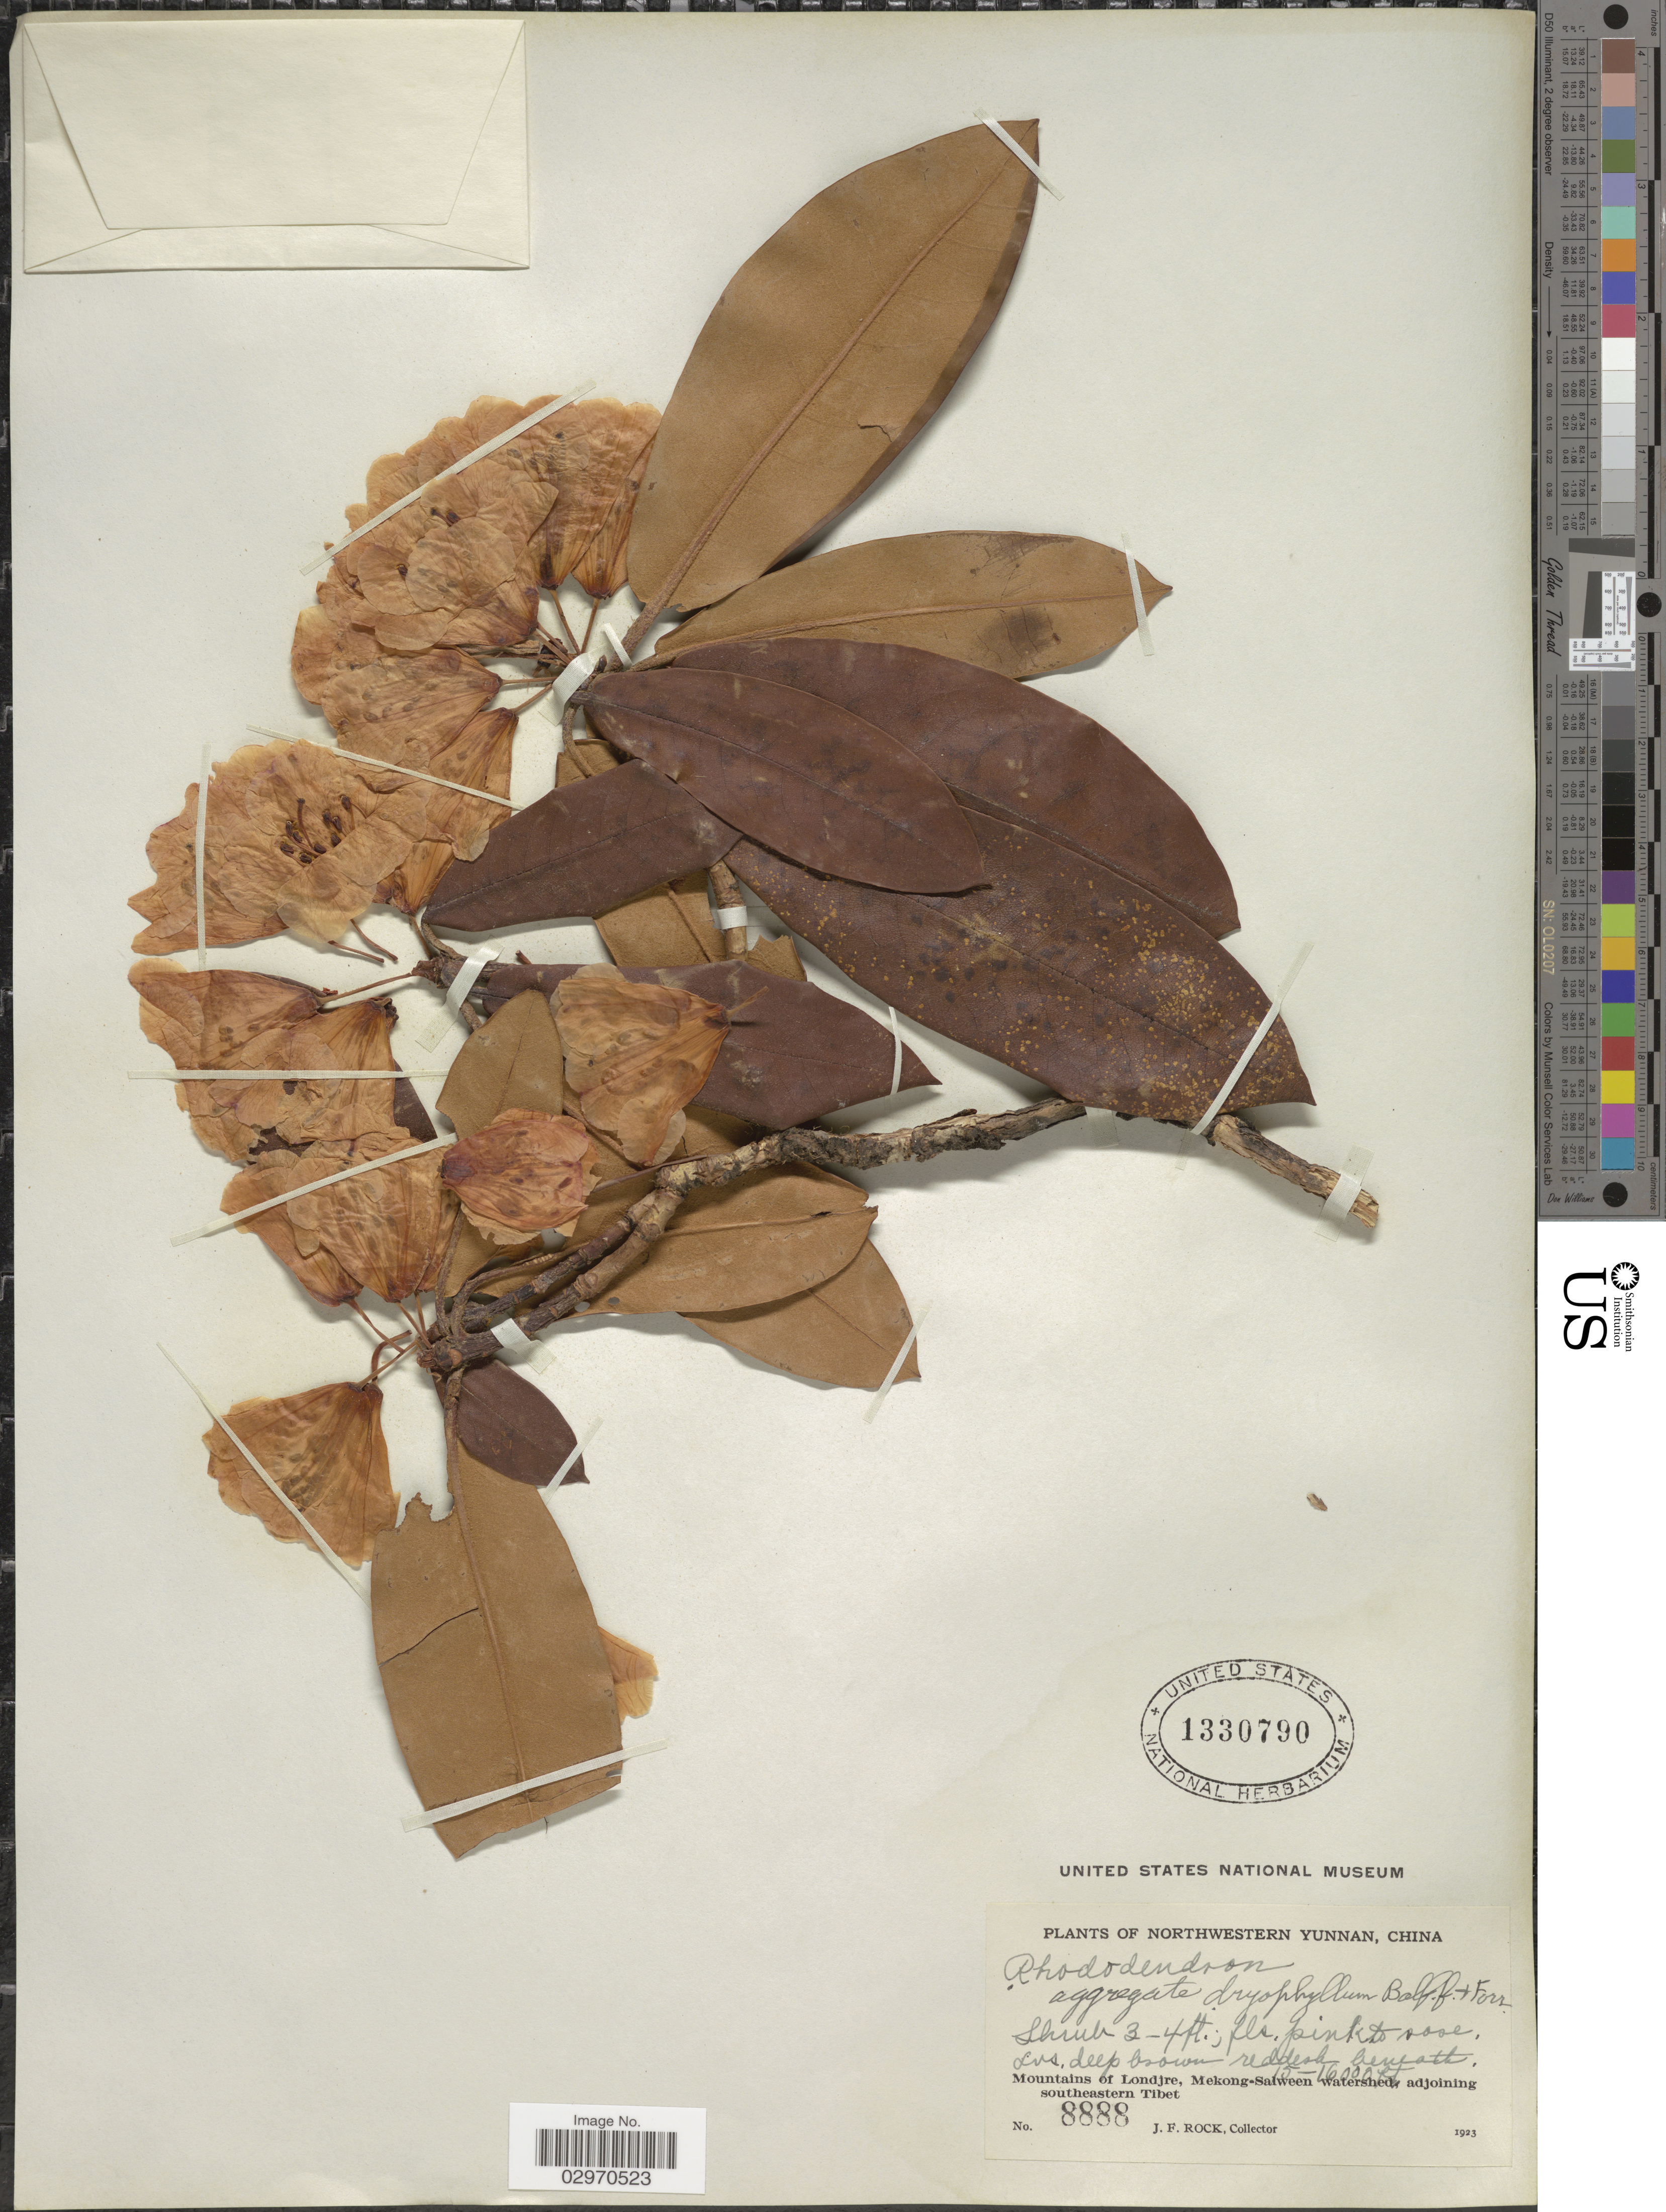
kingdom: Plantae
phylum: Tracheophyta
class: Magnoliopsida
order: Ericales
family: Ericaceae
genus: Rhododendron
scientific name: Rhododendron dryophyllum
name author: Balf. f. & Forrest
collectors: J. Rock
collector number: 8888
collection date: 1923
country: China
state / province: Yunnan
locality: Northwestern Yunnan. Mountains of Londjre, Mekong-Salween watershed, adjoining southeastern Tibet.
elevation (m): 4572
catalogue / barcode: US 1330790